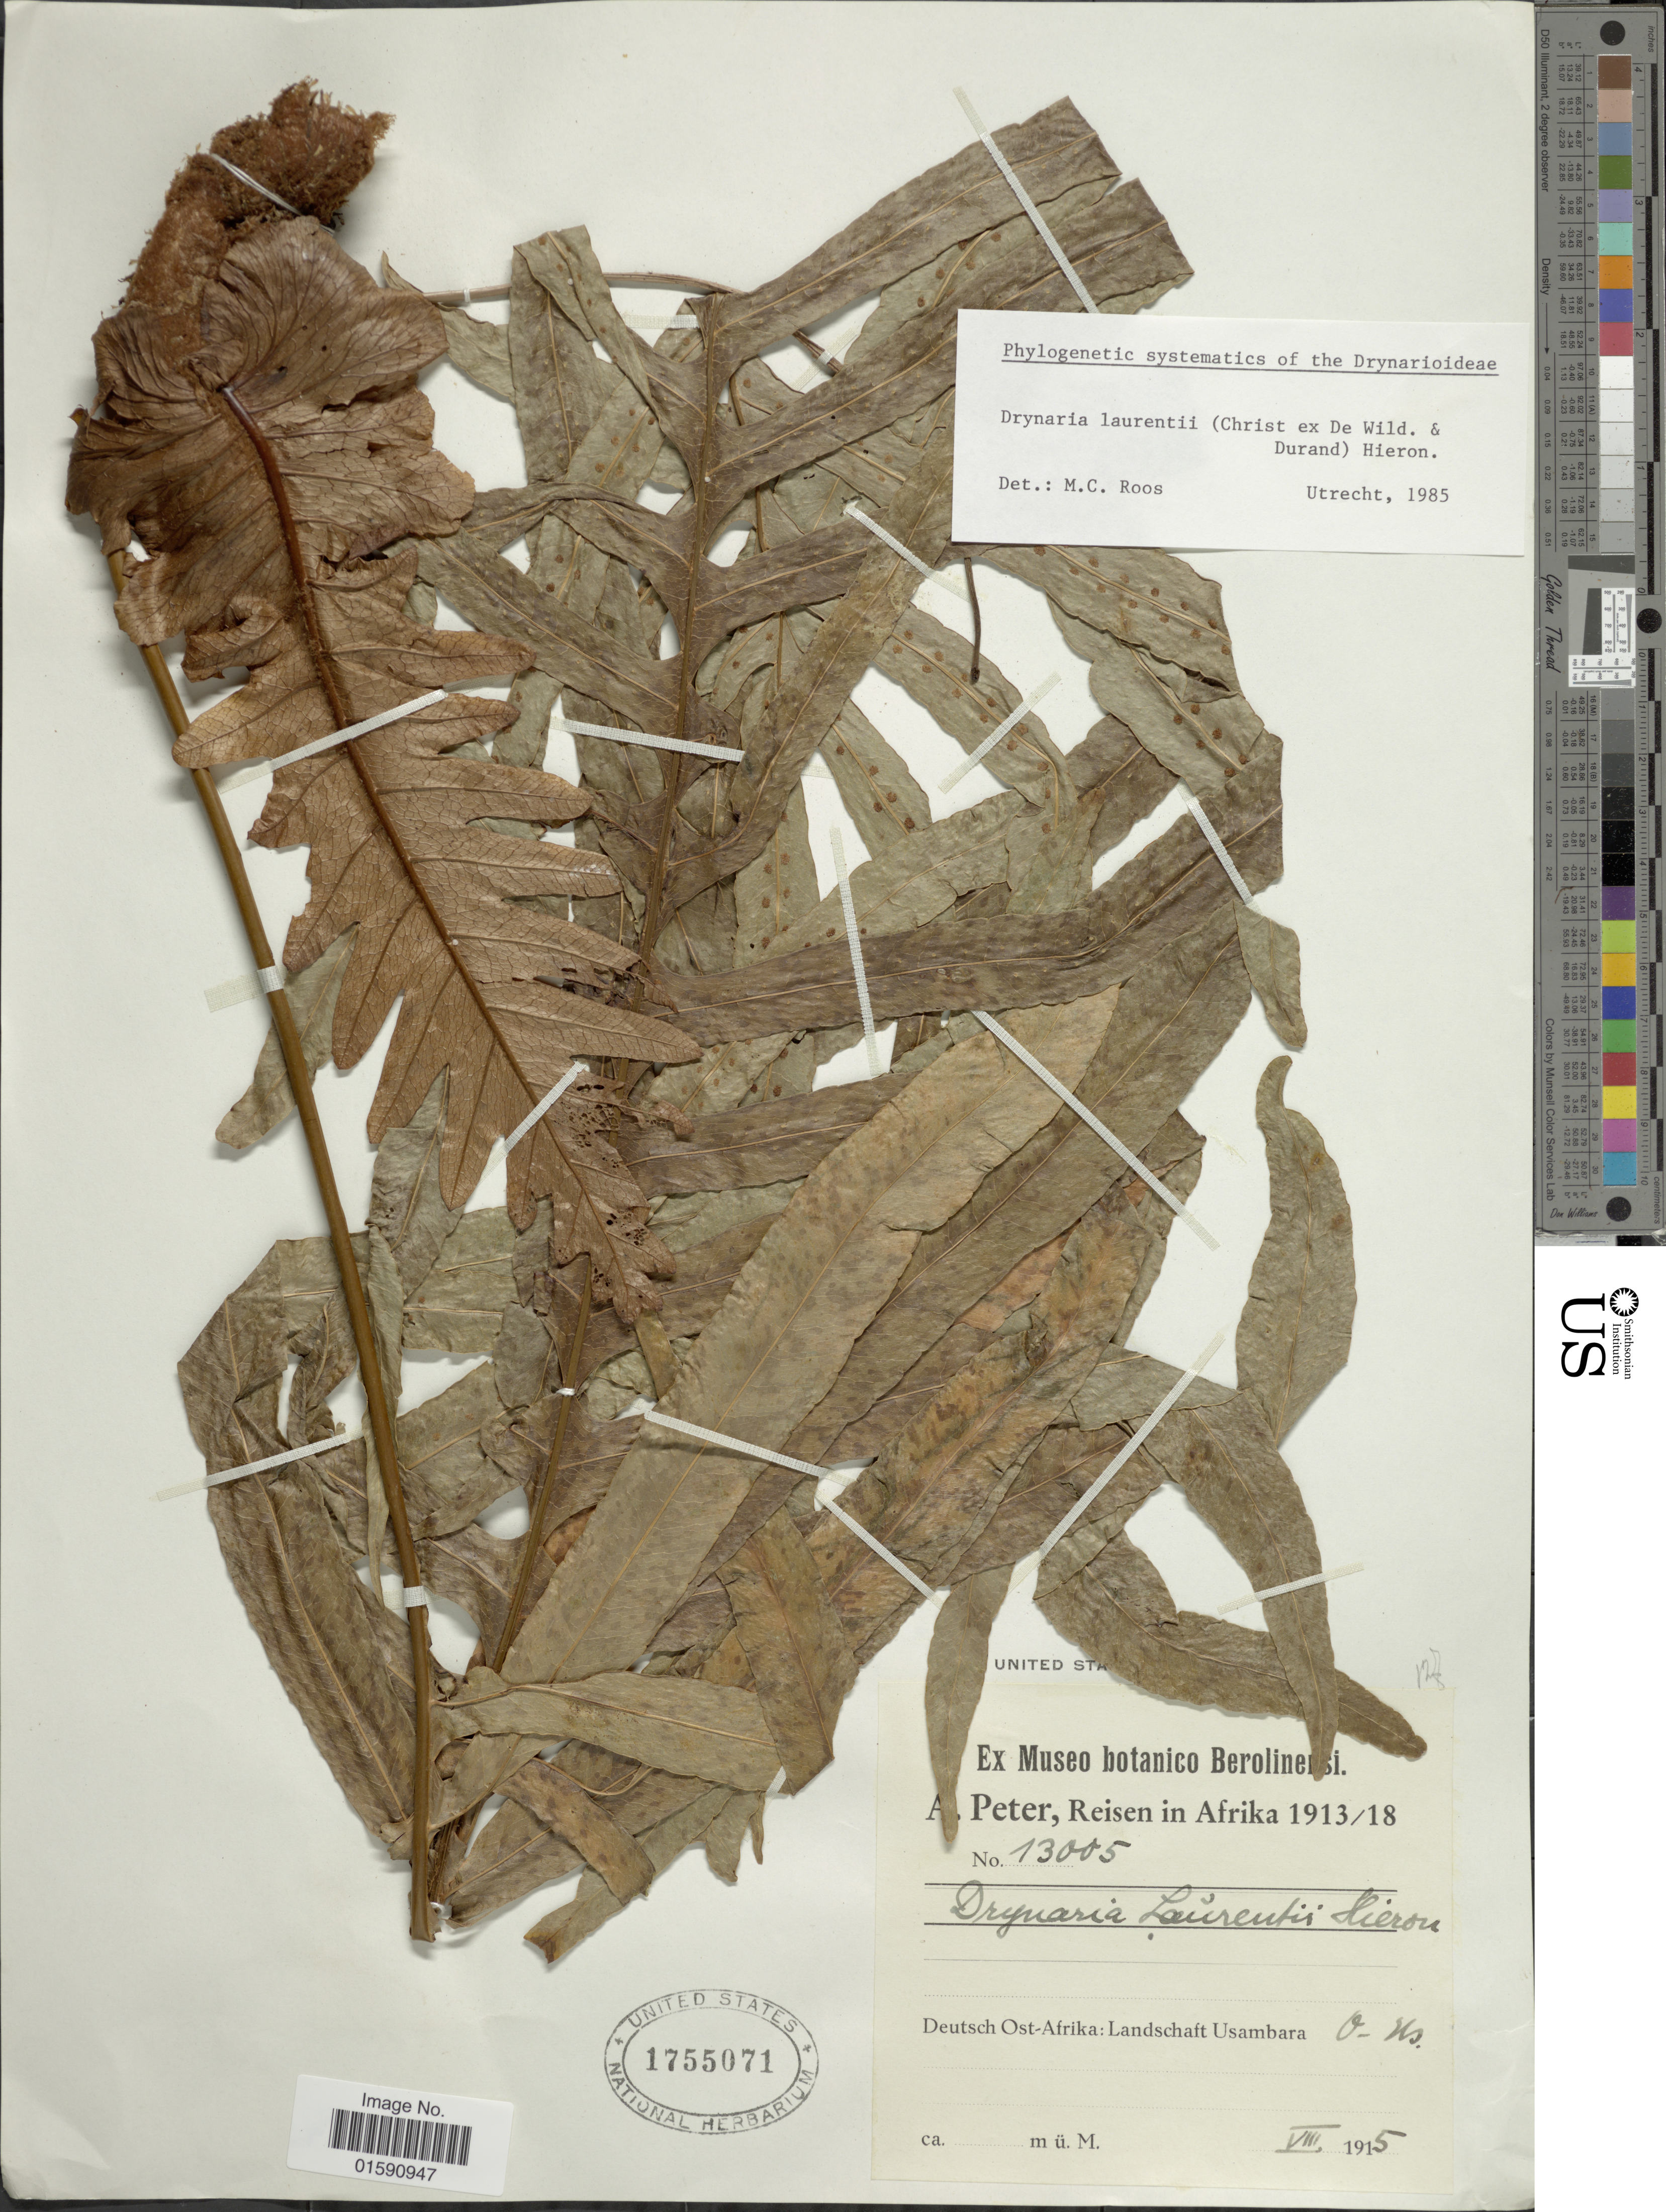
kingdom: Plantae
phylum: Tracheophyta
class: Polypodiopsida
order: Polypodiales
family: Polypodiaceae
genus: Drynaria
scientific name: Drynaria laurentii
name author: (Christ) Hieron.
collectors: A. Peter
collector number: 13005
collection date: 1915-08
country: Tanzania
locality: Deutsch Ost-Afrika: Landschaft Usambara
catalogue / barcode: US 1755071